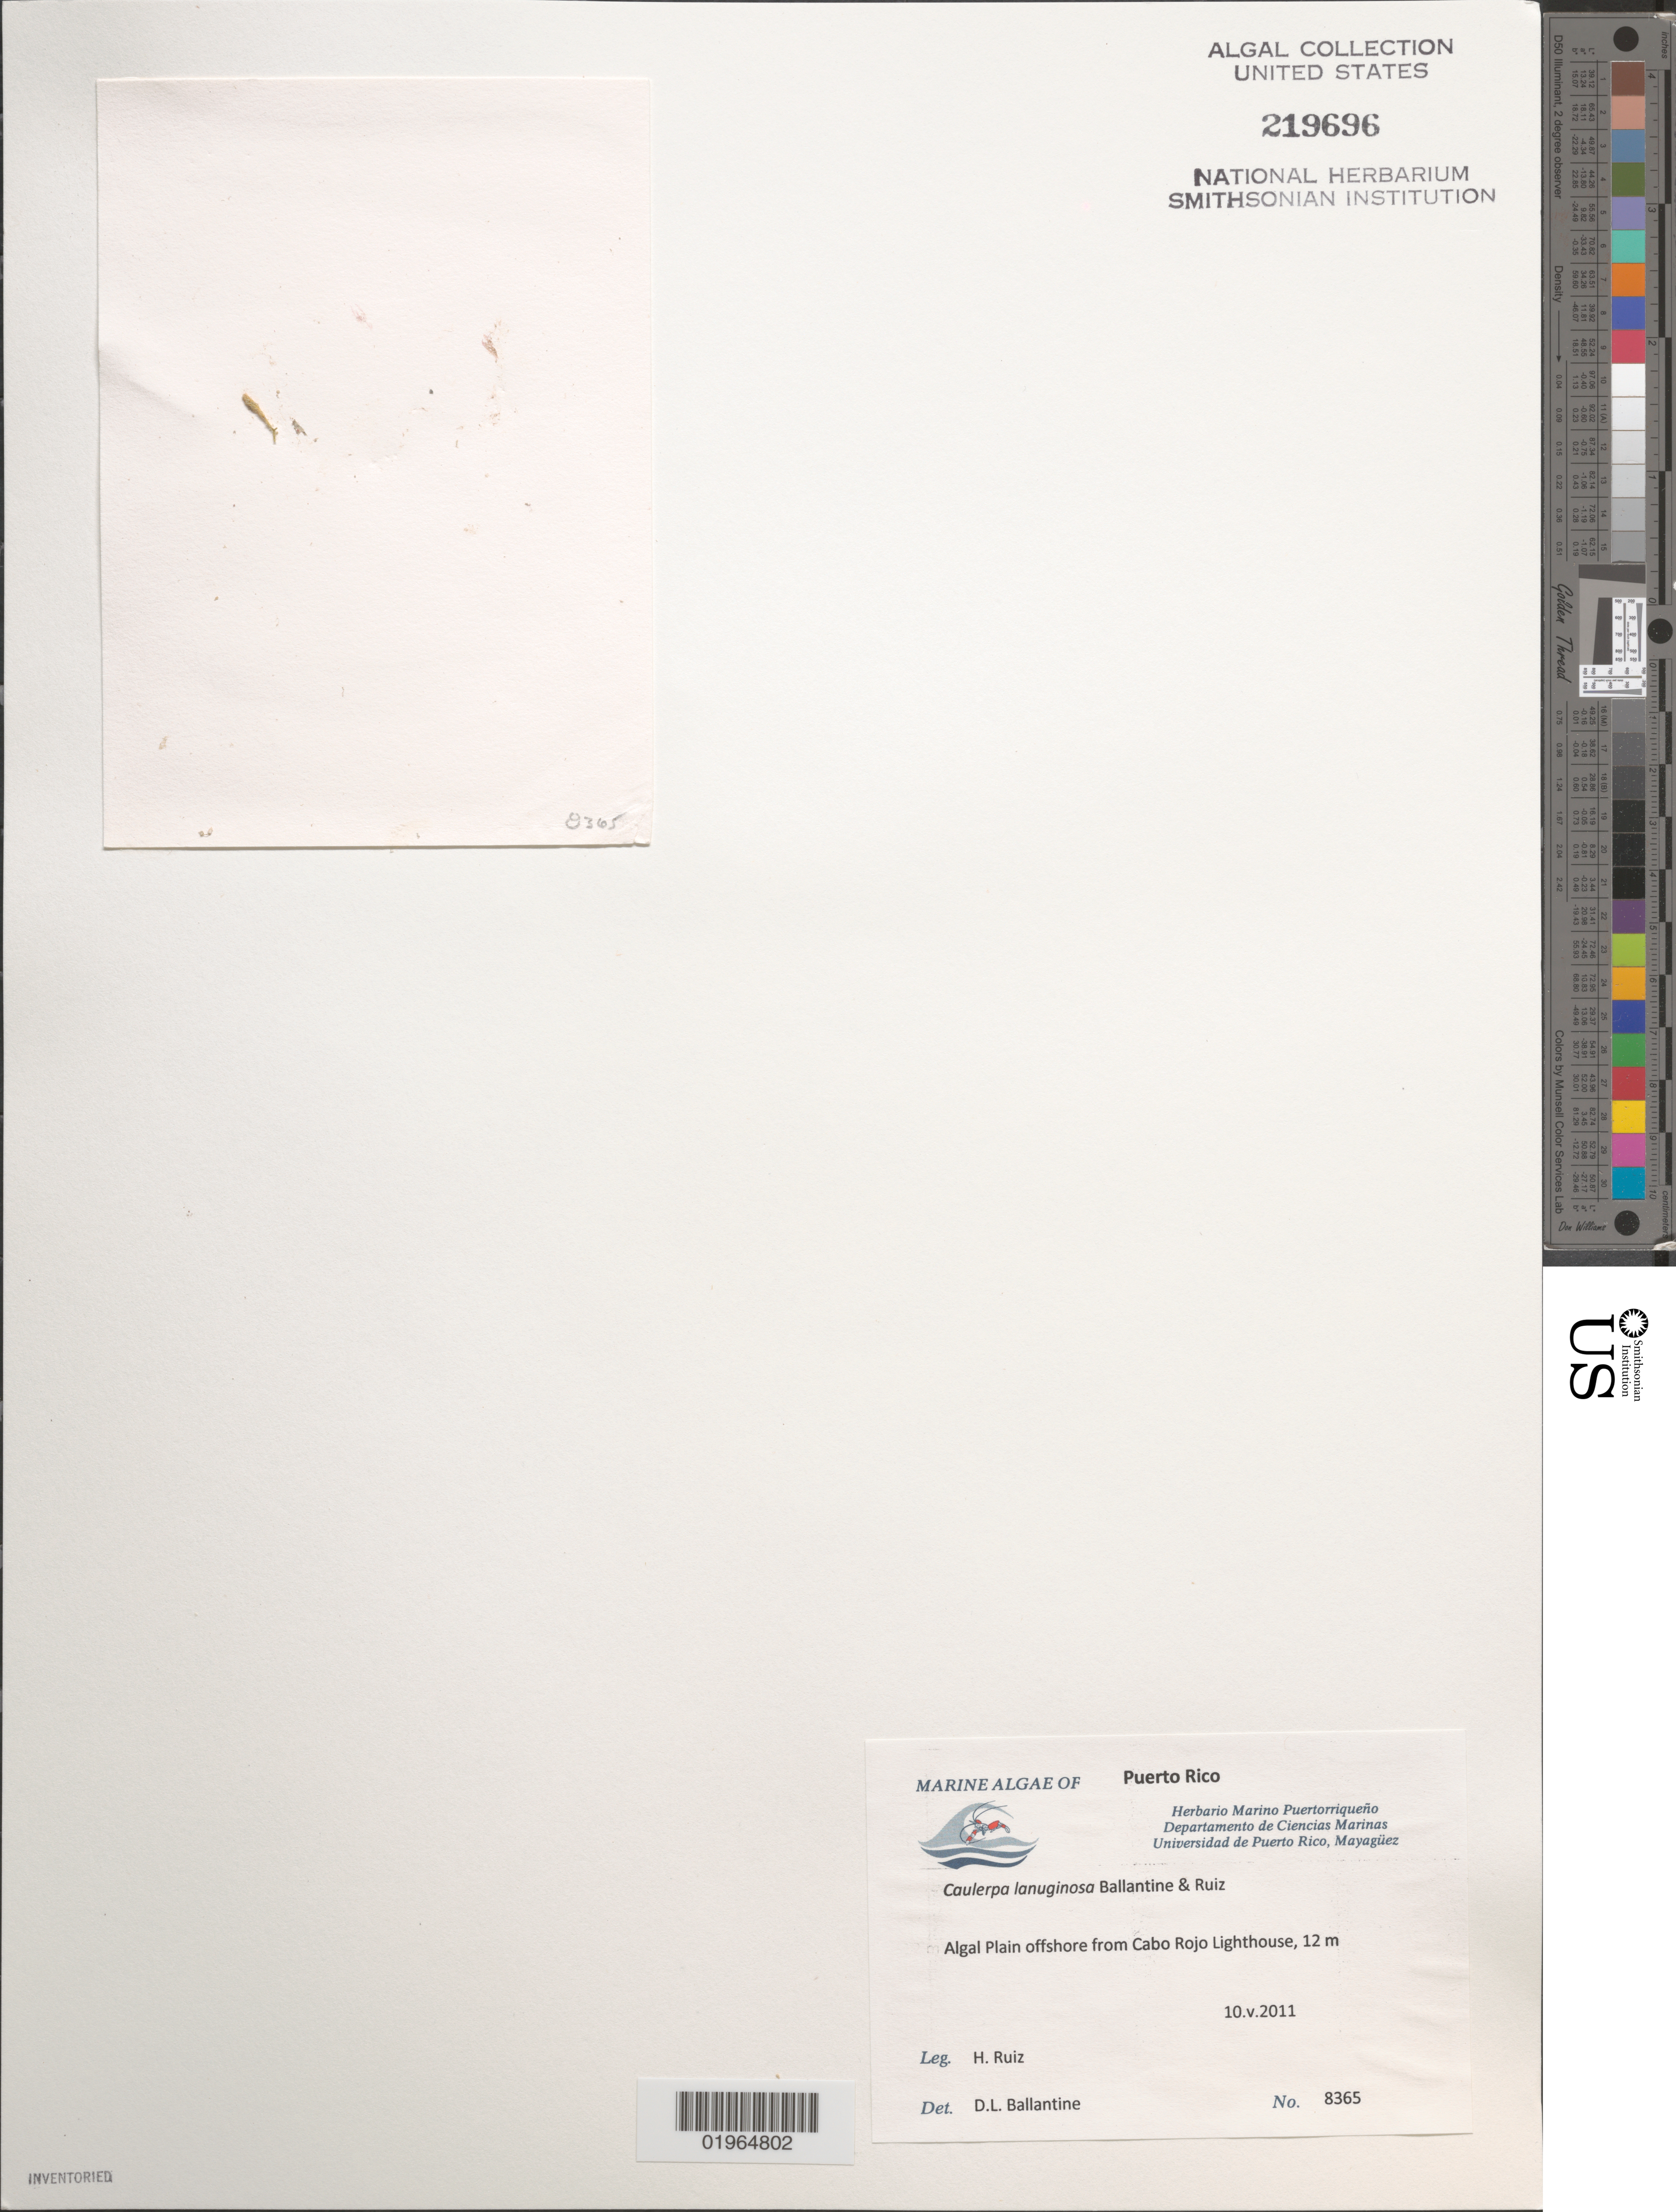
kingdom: Plantae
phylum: Chlorophyta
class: Ulvophyceae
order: Bryopsidales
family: Caulerpaceae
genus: Caulerpa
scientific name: Caulerpa lanuginosa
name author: J. Agardh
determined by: Ballantine, D. L.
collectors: H. Ruiz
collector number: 8365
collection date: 2011-05-10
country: Puerto Rico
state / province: Cabo Rojo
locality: Algal Plain offshore from Cabo Rojo Lighthouse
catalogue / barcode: US 219696